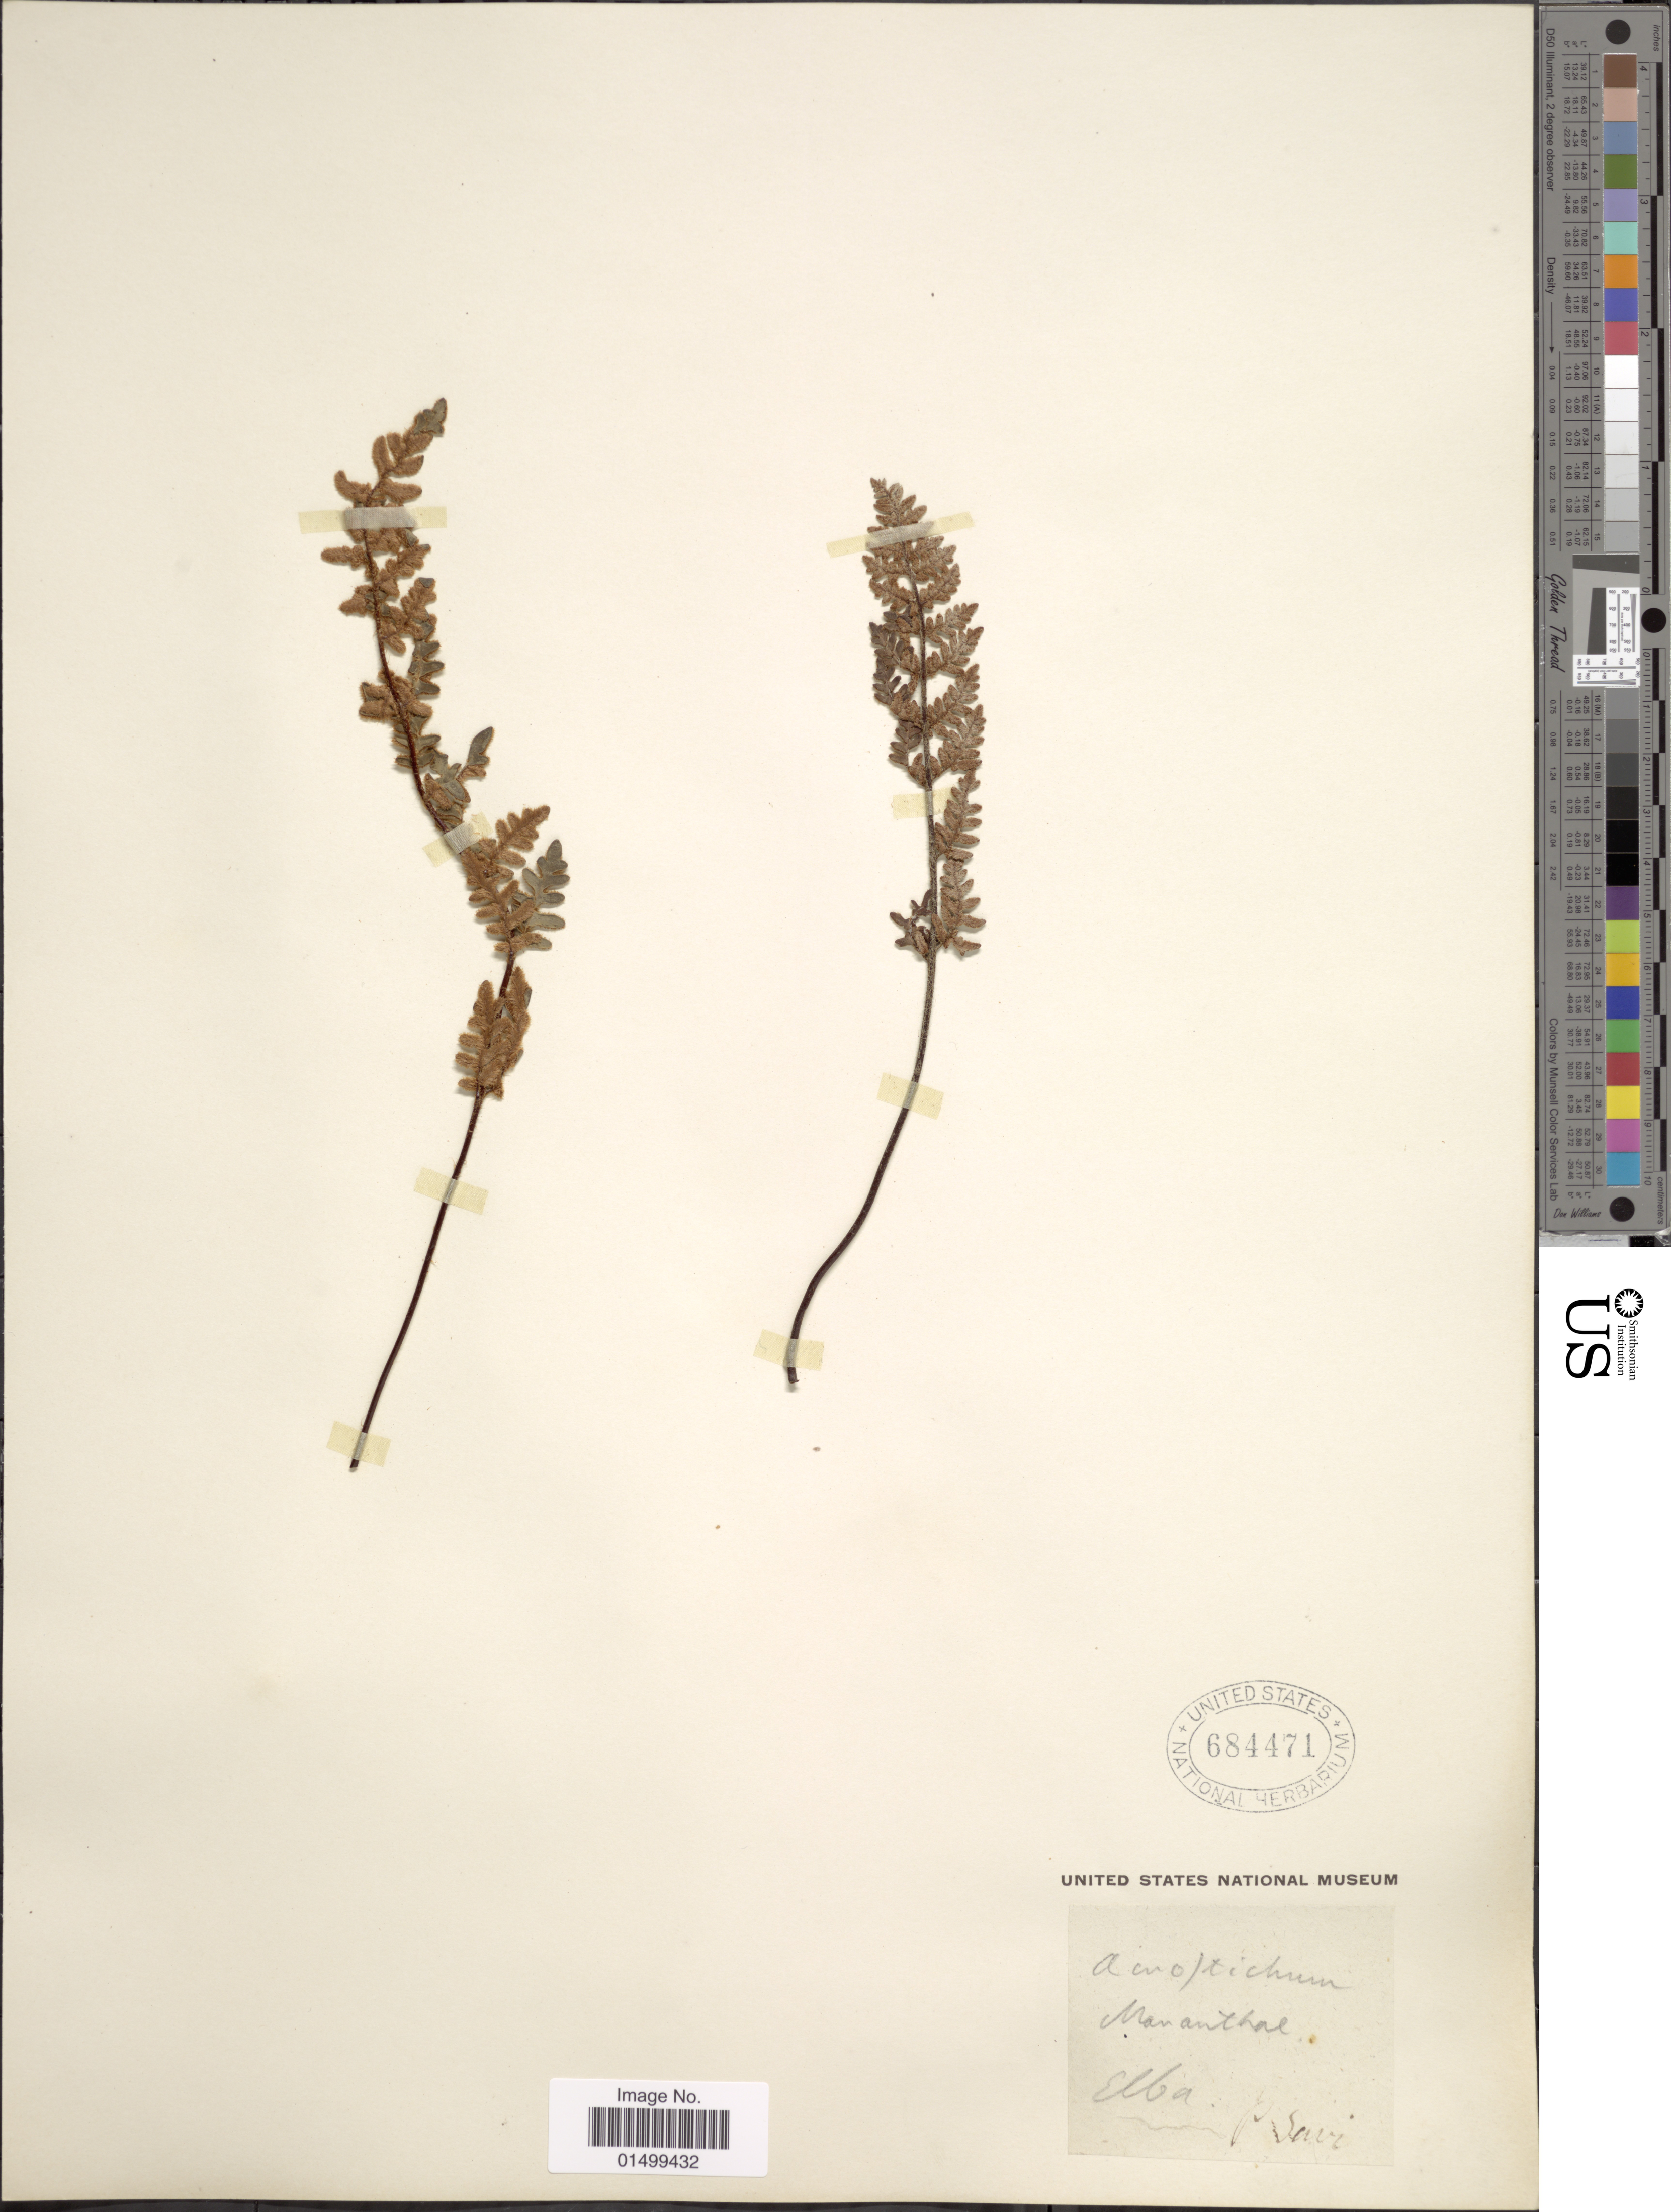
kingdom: Plantae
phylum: Tracheophyta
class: Polypodiopsida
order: Polypodiales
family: Pteridaceae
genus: Cheilanthes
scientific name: Cheilanthes marantae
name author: Domin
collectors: P. Savi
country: Italy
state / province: Tuscany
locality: Elba [interpreted]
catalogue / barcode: US 684471